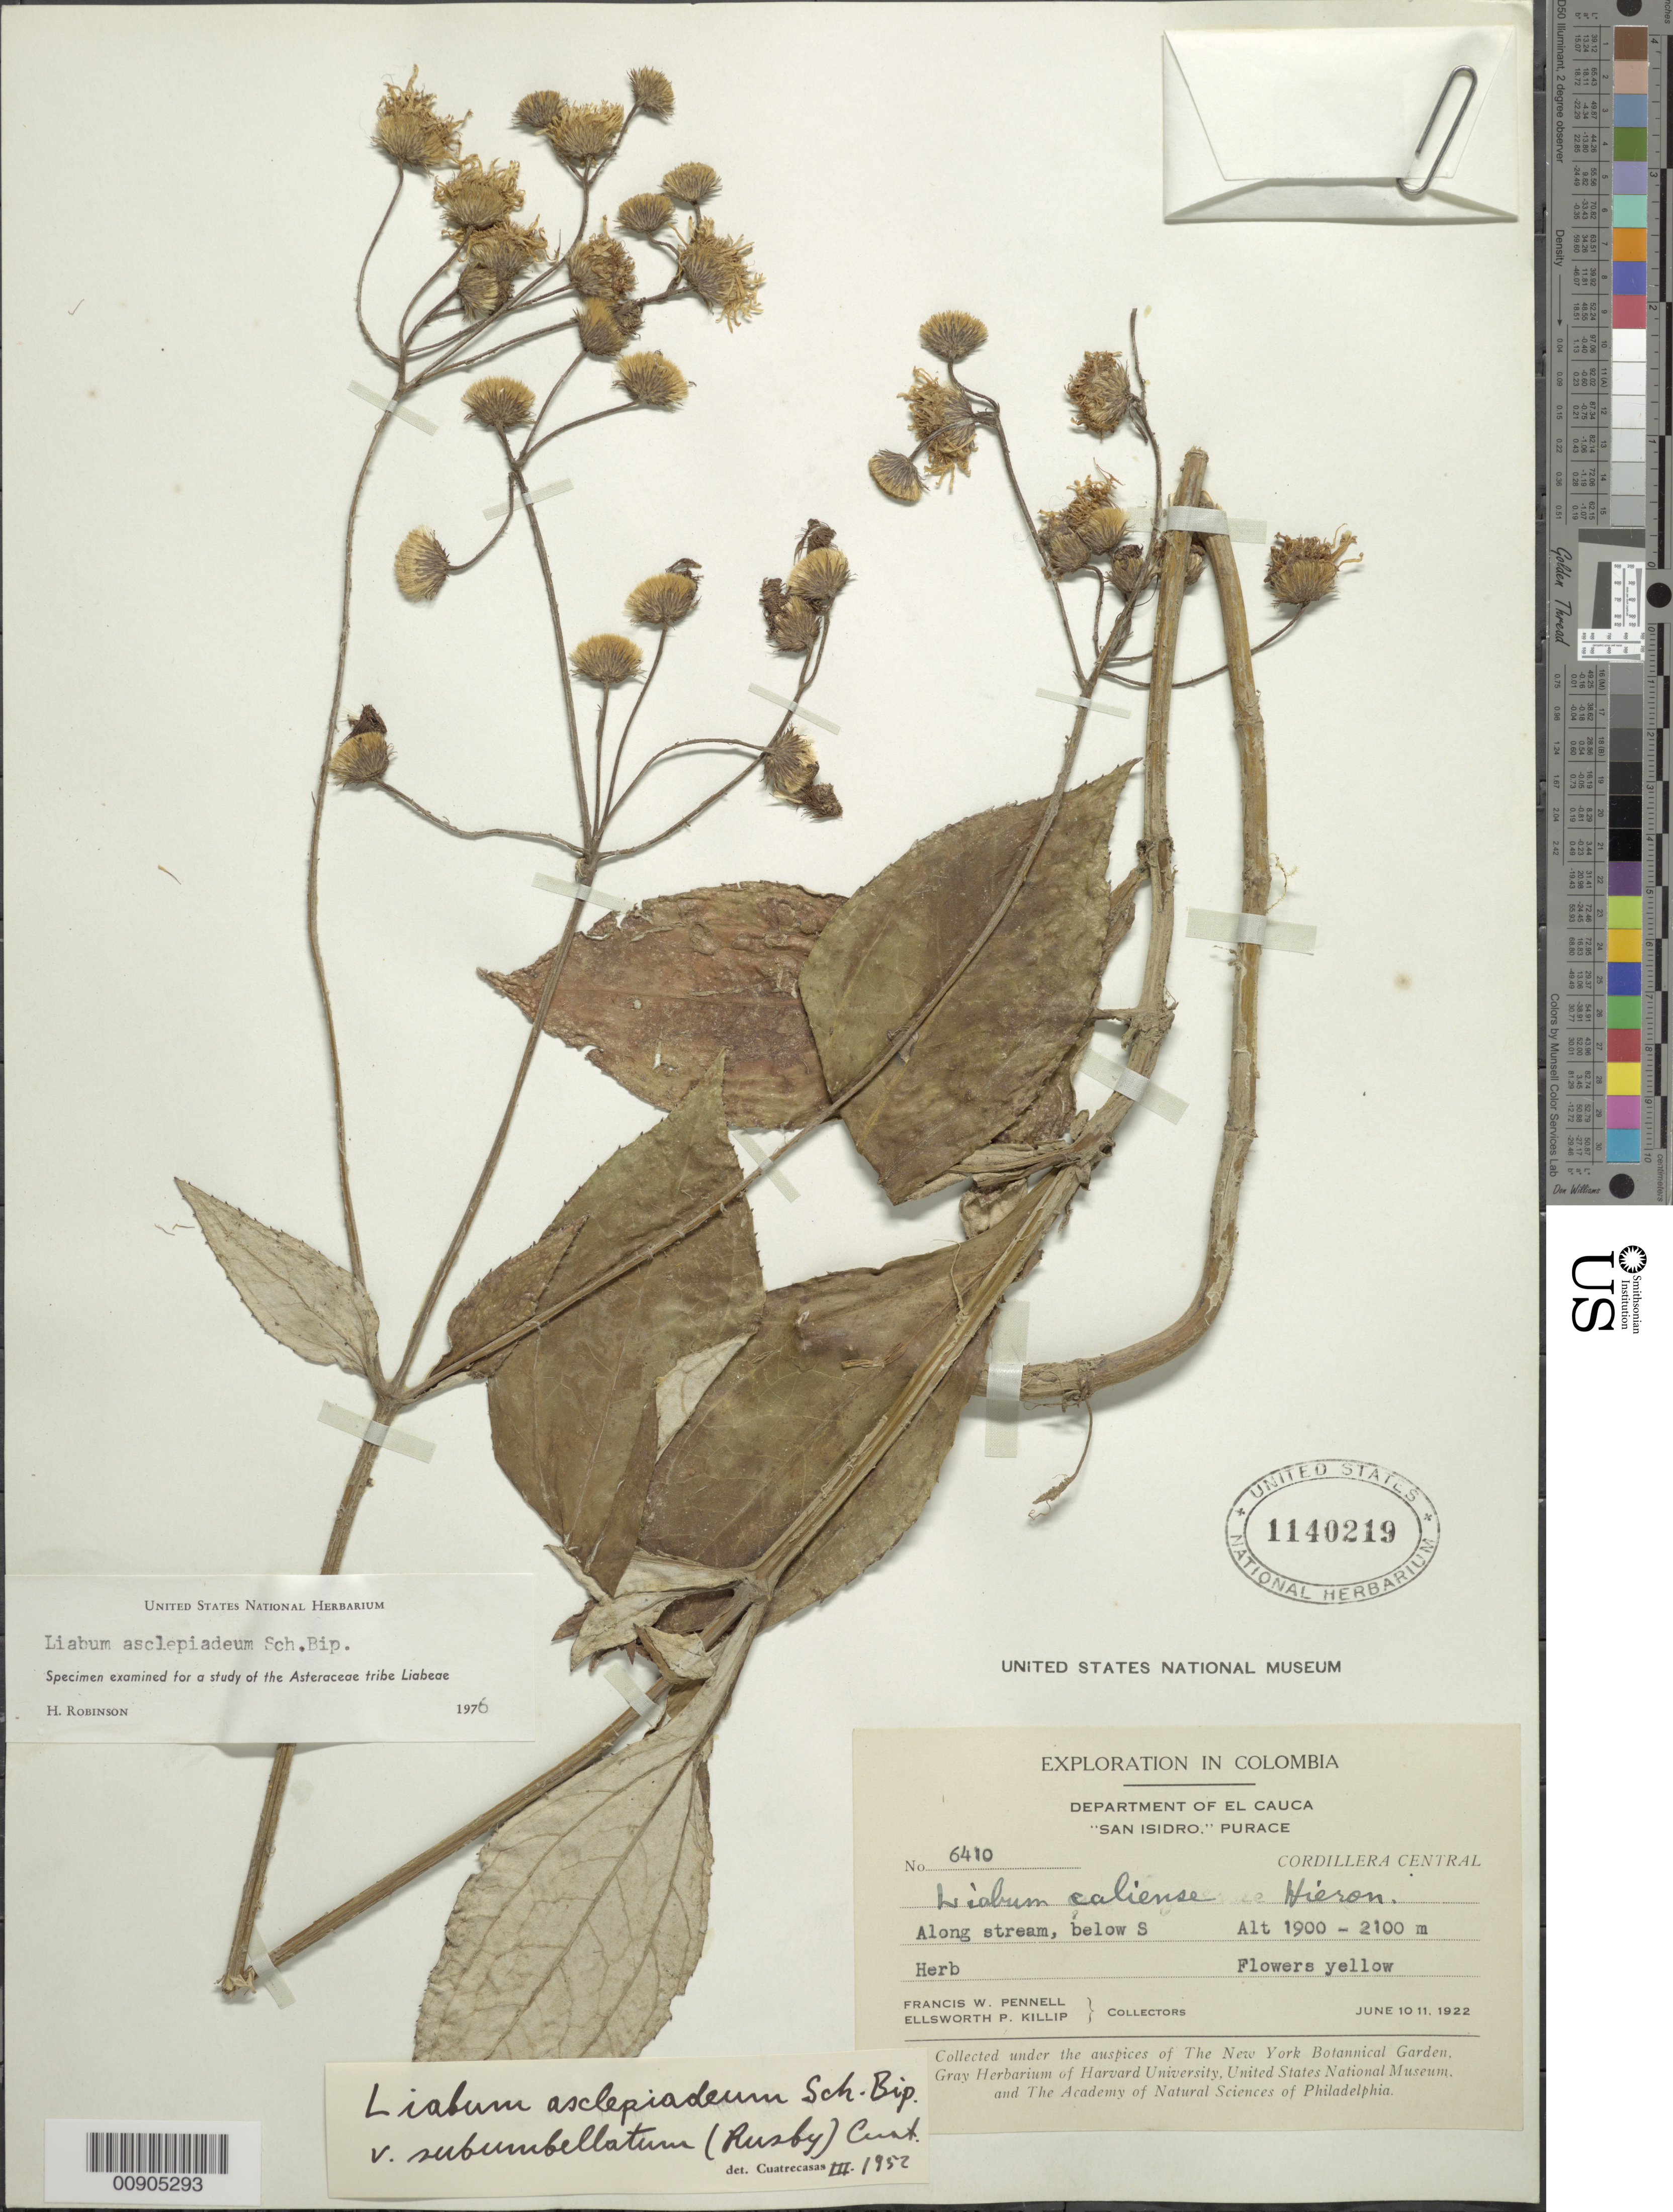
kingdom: Plantae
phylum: Tracheophyta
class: Magnoliopsida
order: Asterales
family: Asteraceae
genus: Liabum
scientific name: Liabum asclepiadeum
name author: Sch. Bip.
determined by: Robinson, Harold E., (US)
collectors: F. W. Pennell & E. P. Killip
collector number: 6410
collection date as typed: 10-Jun-22 to 11-Jun-22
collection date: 1922-06-10/1922-06-11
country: Colombia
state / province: Cauca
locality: Cordillera Central, "San Isidro" Purace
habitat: Along stream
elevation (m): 1900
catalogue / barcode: US 1140219